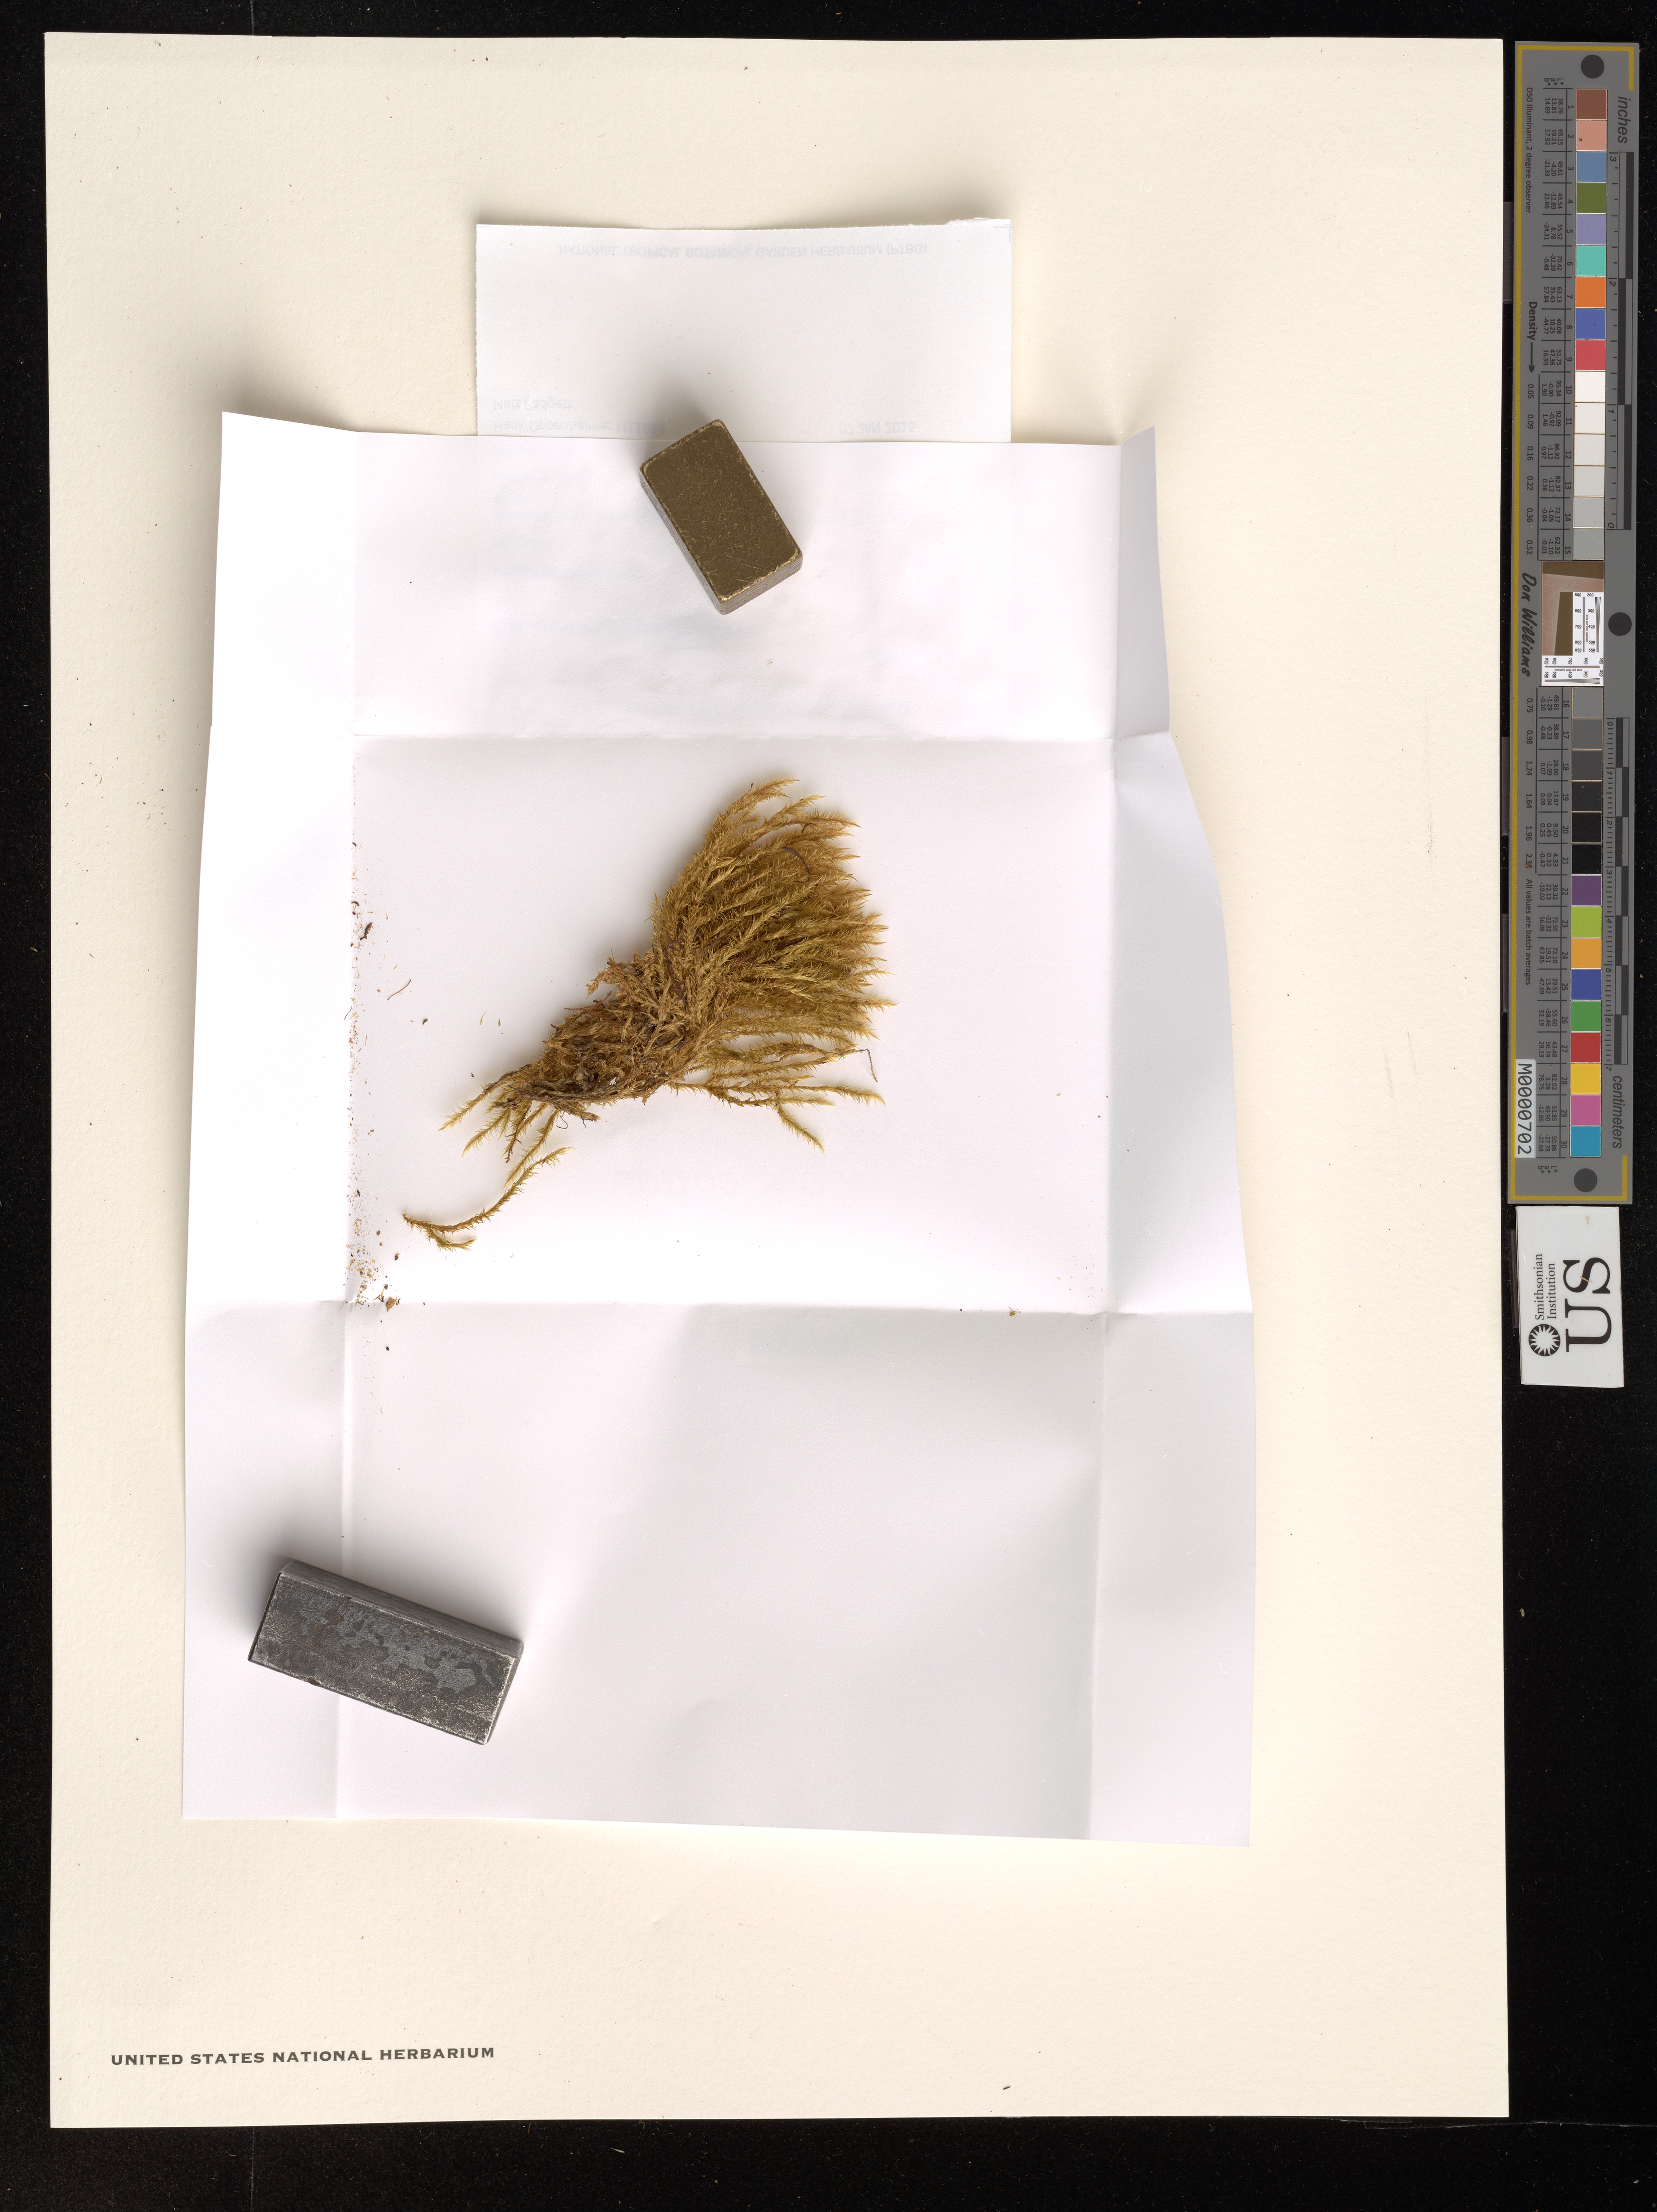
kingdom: Plantae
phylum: Bryophyta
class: Bryopsida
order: Hypnales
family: Sematophyllaceae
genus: Acroporium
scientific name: Acroporium fuscoflavum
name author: (Paris) Broth.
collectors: H. Oppenheimer & M. Padgett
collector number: H11605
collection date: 2016-01-07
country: United States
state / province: Hawaii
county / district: Maui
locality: The Hawaiian Islands. Molokai. Kaluaaha headwaters, near rim of Wailau Valley.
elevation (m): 1030